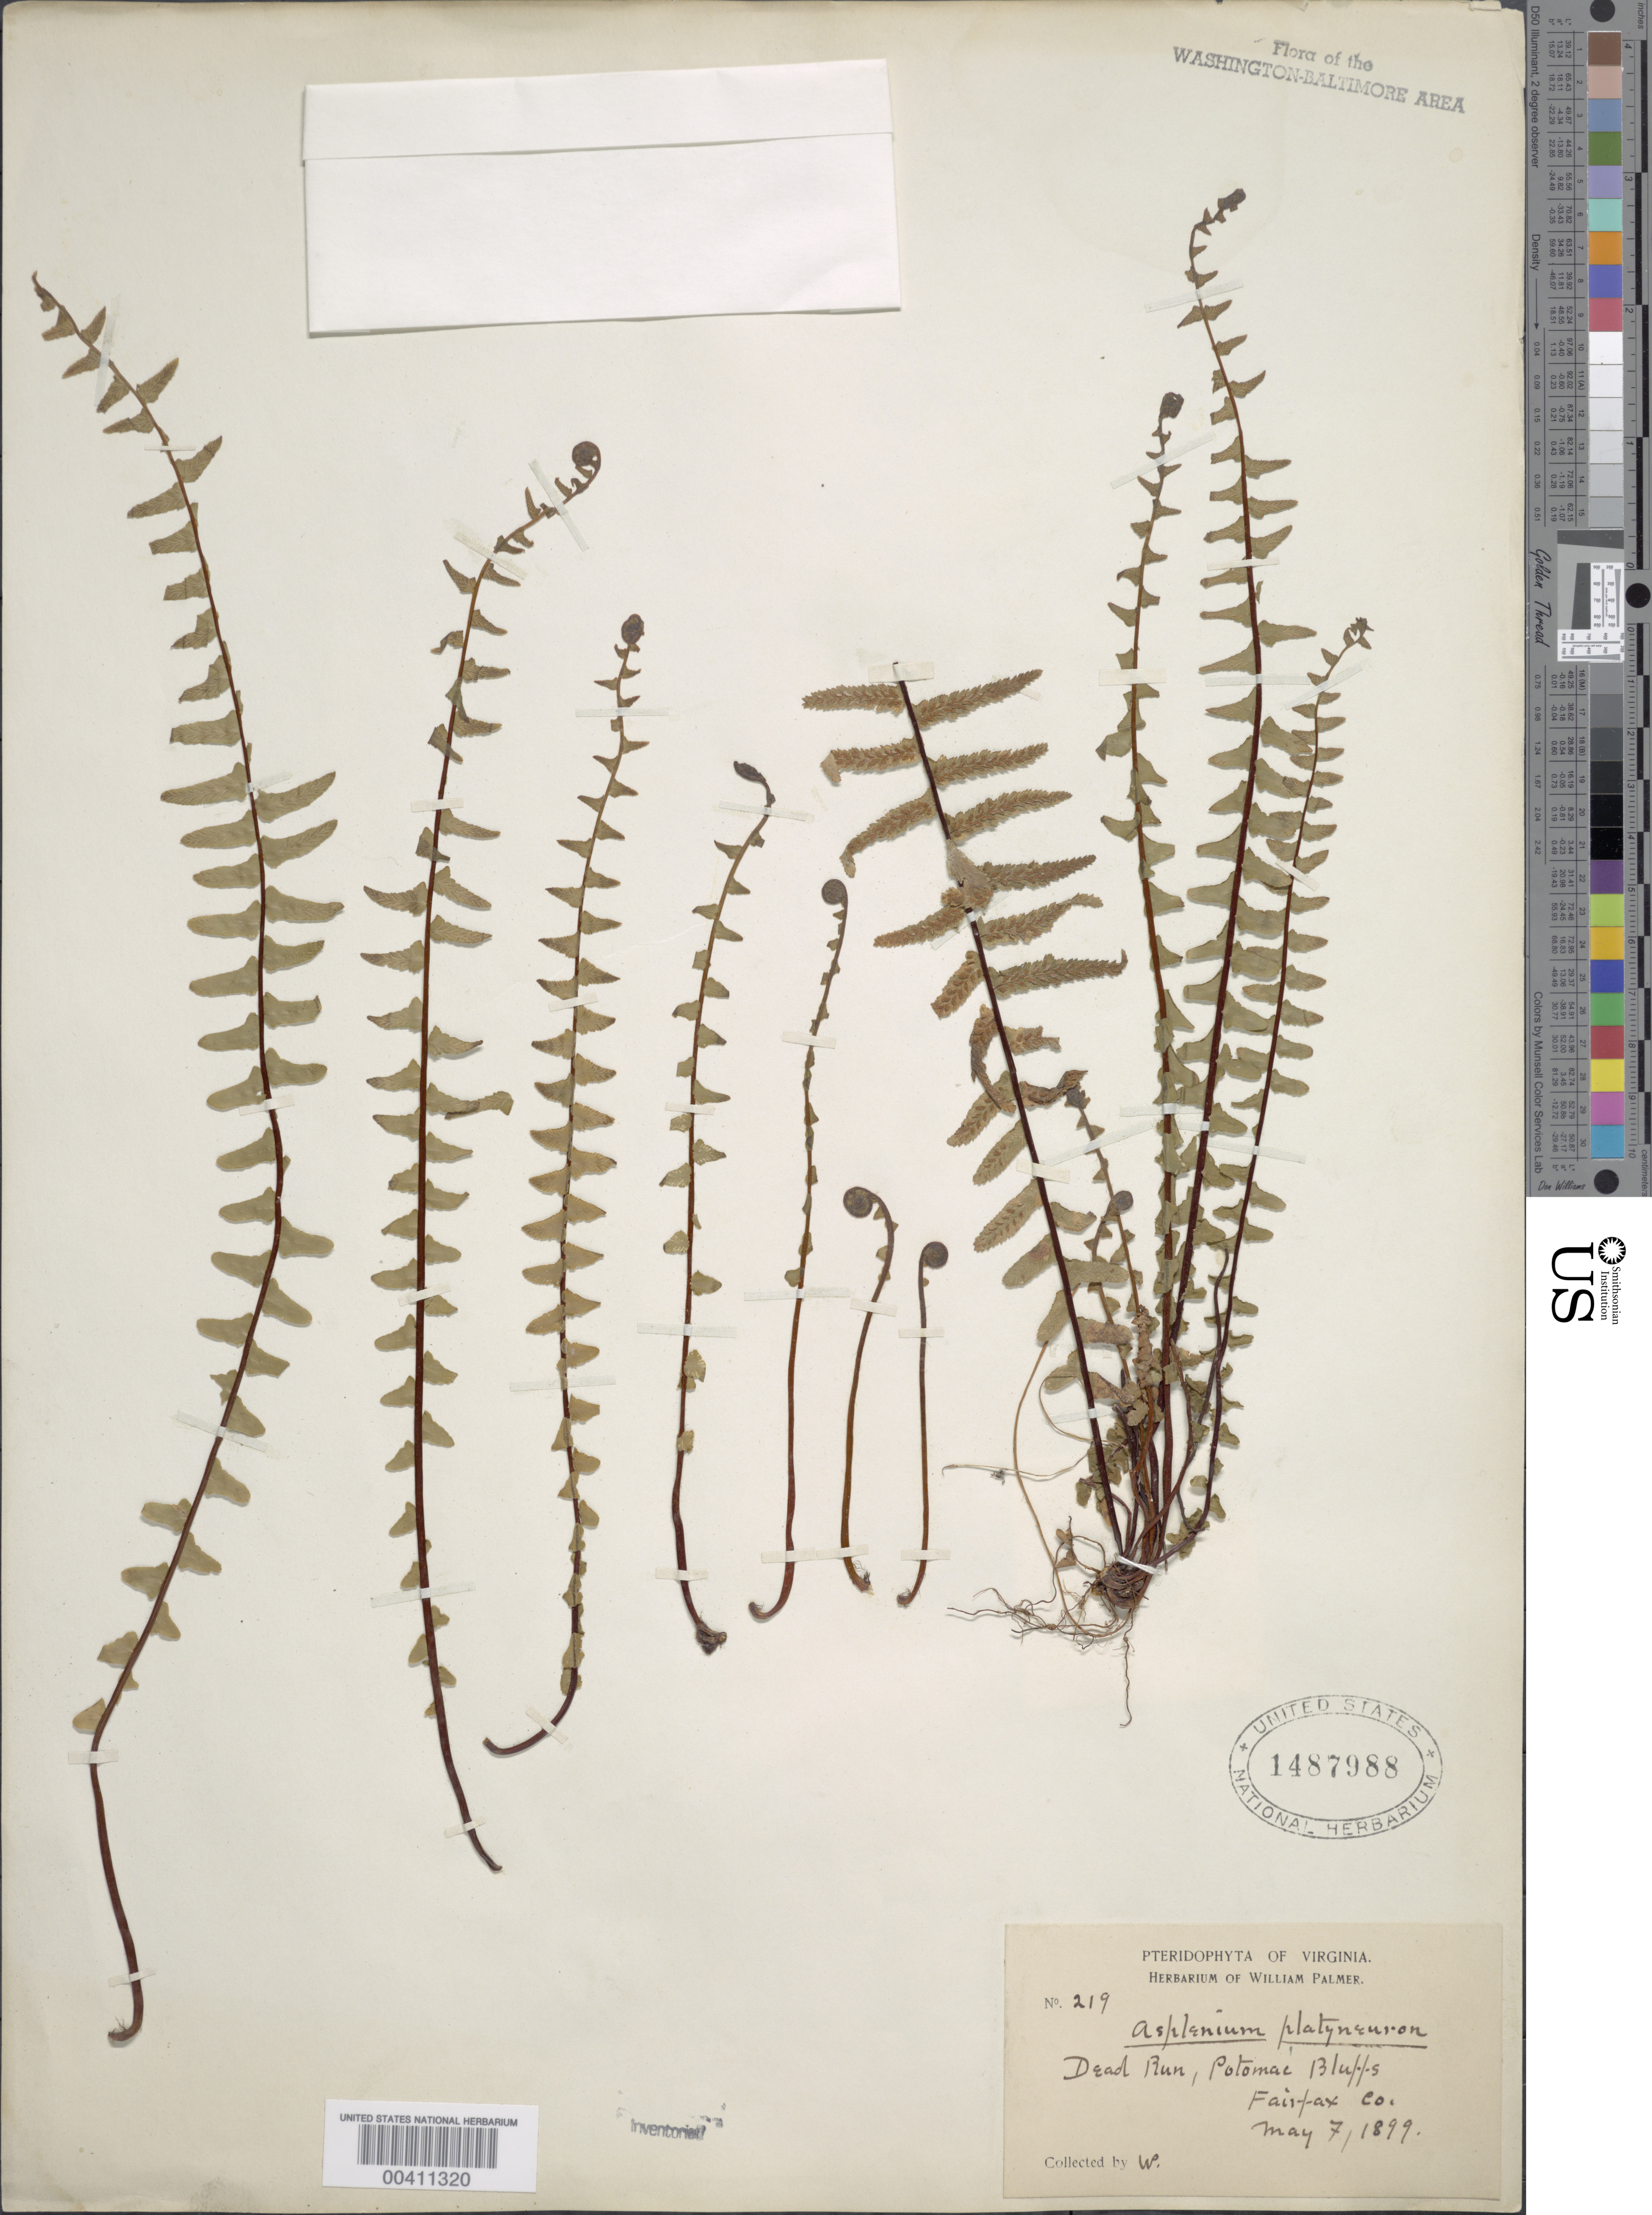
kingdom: Plantae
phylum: Tracheophyta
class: Polypodiopsida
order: Polypodiales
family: Aspleniaceae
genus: Asplenium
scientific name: Asplenium platyneuron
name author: (L.) Britton, Stearns & Poggenb.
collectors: O. Freeman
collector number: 219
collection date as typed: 07 May 1899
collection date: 1899-05-07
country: United States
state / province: Virginia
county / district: Fairfax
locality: Dead Run, Potomac Bluffs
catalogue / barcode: US 1487988